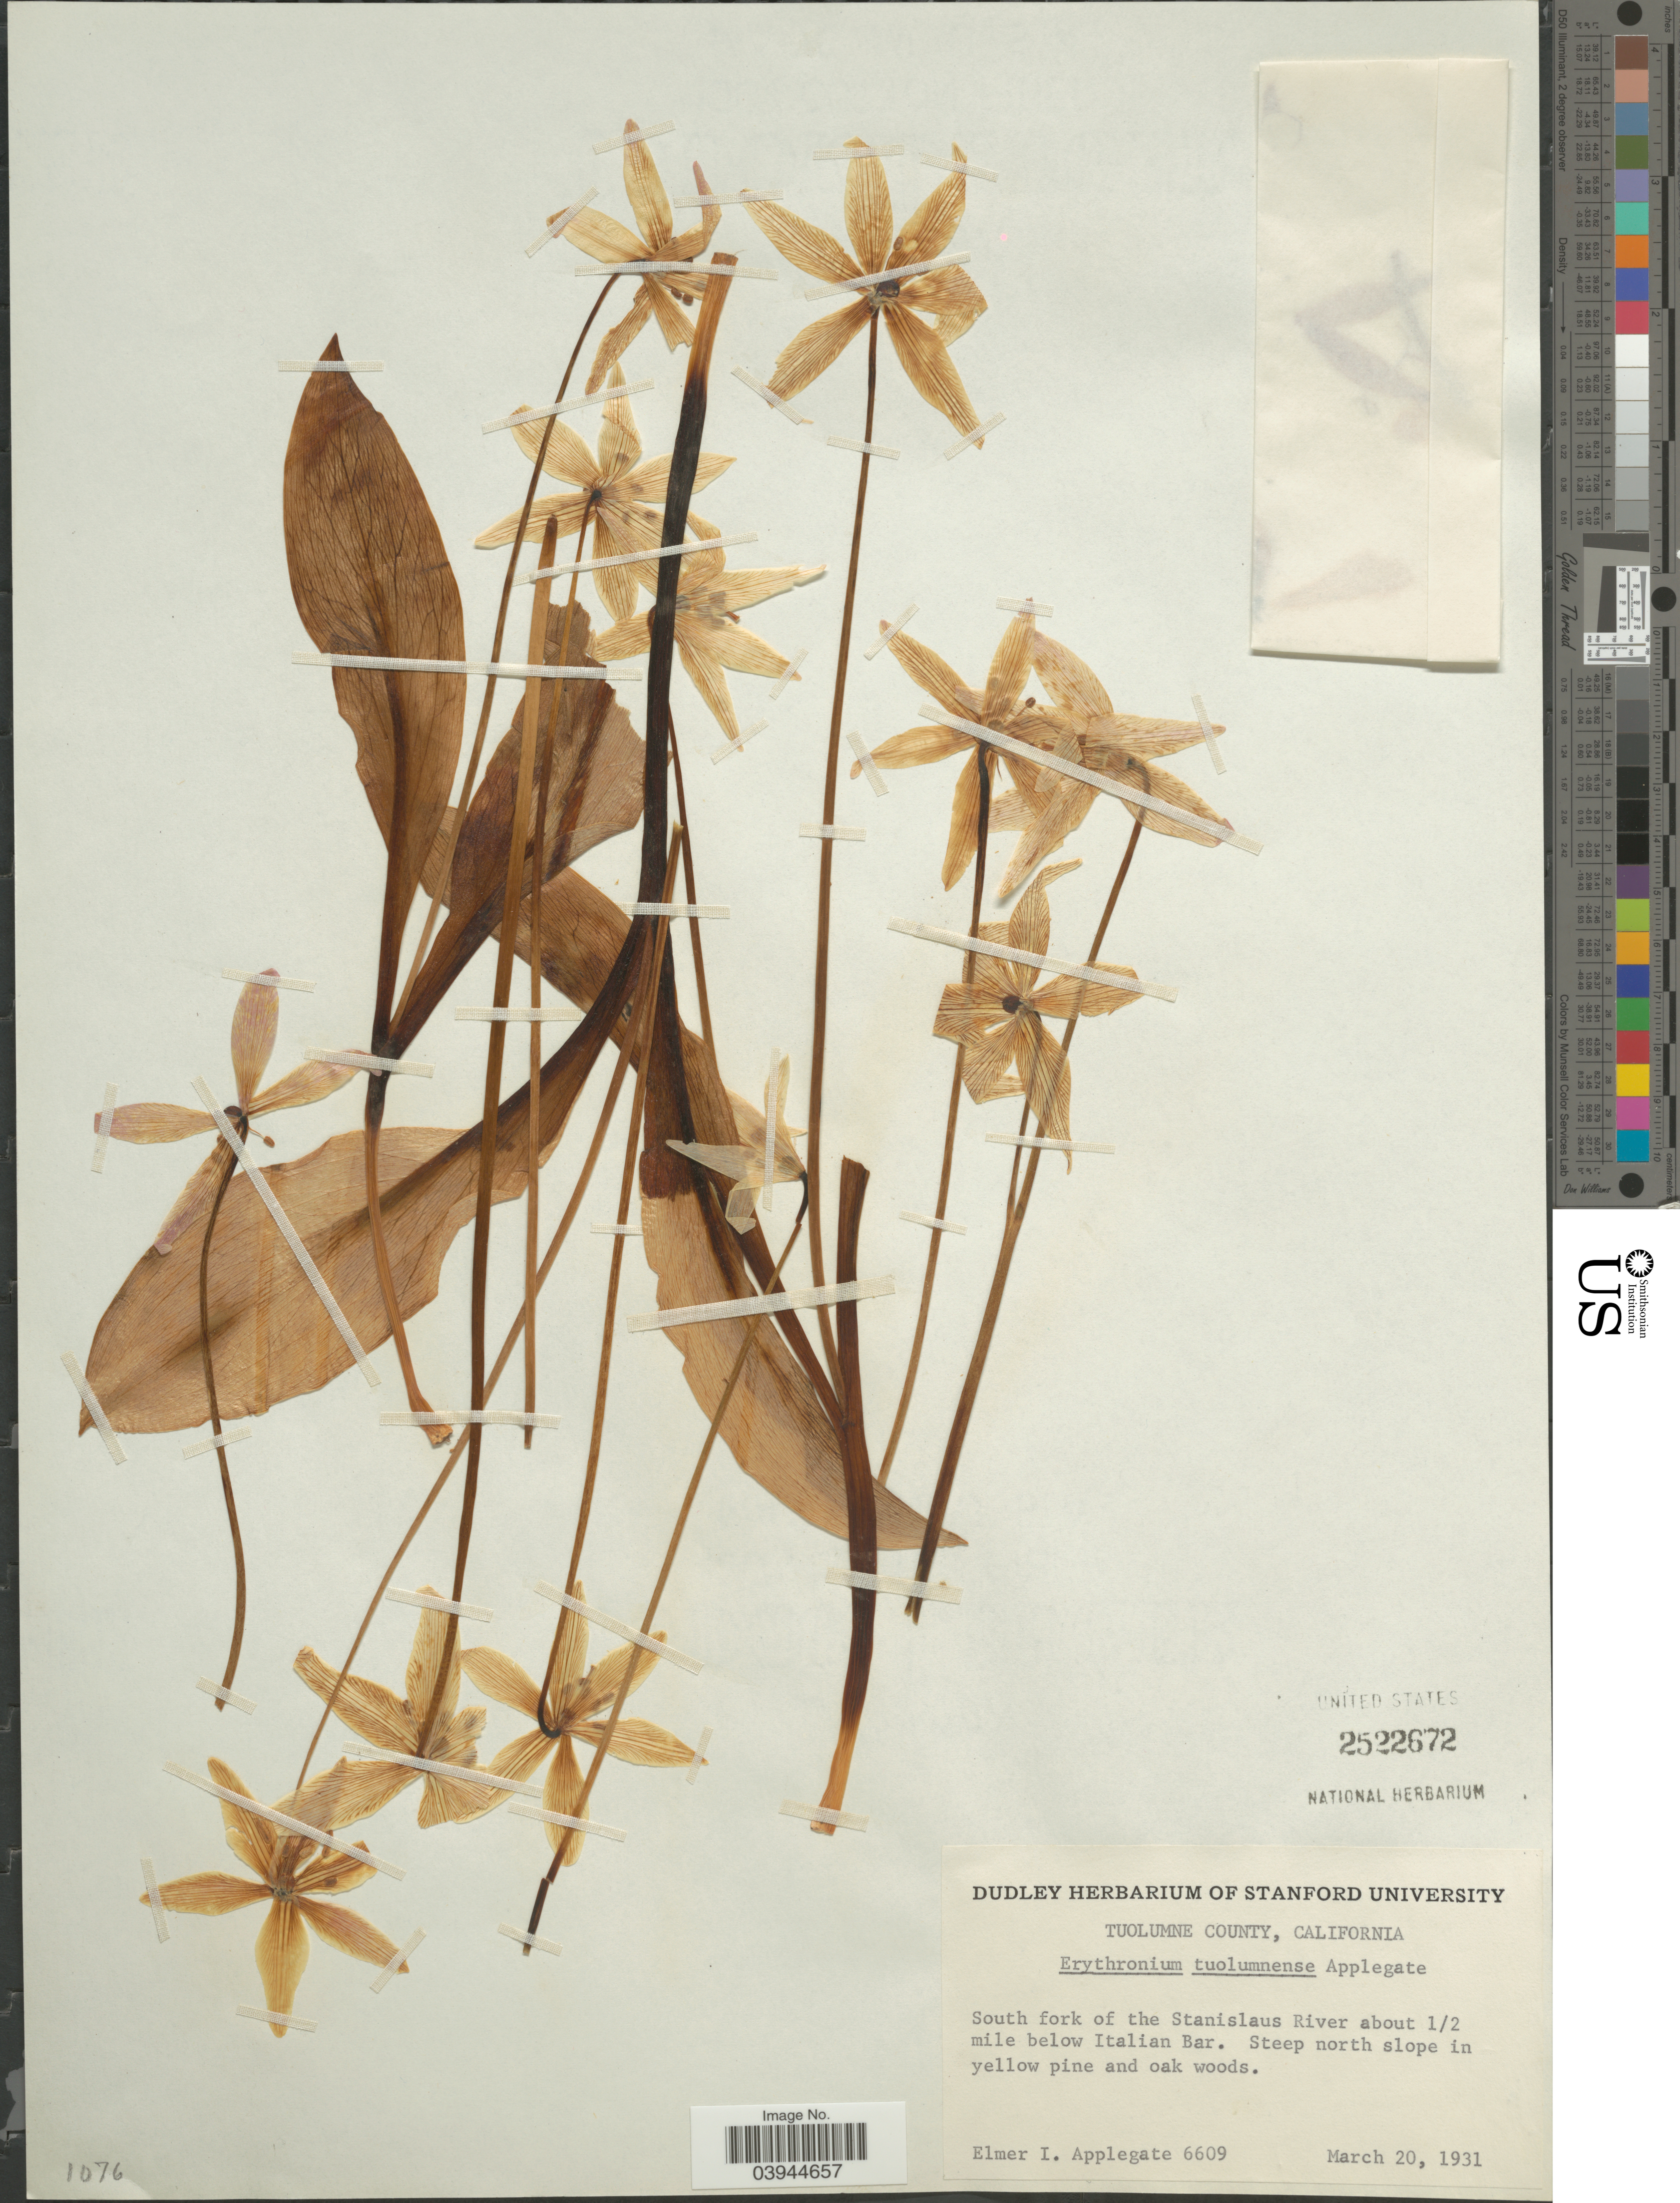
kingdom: Plantae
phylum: Tracheophyta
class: Liliopsida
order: Liliales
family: Liliaceae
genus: Erythronium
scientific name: Erythronium tuolumnense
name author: Applegate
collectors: E. I. Applegate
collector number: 6609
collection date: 1931-03-20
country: United States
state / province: California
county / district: Tuolumne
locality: Tuolumne County. South fork of the Stanislaus River about ½ mile below Italian Bar. Steep north slope in yellow pine and oak woods.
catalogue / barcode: US 2522672